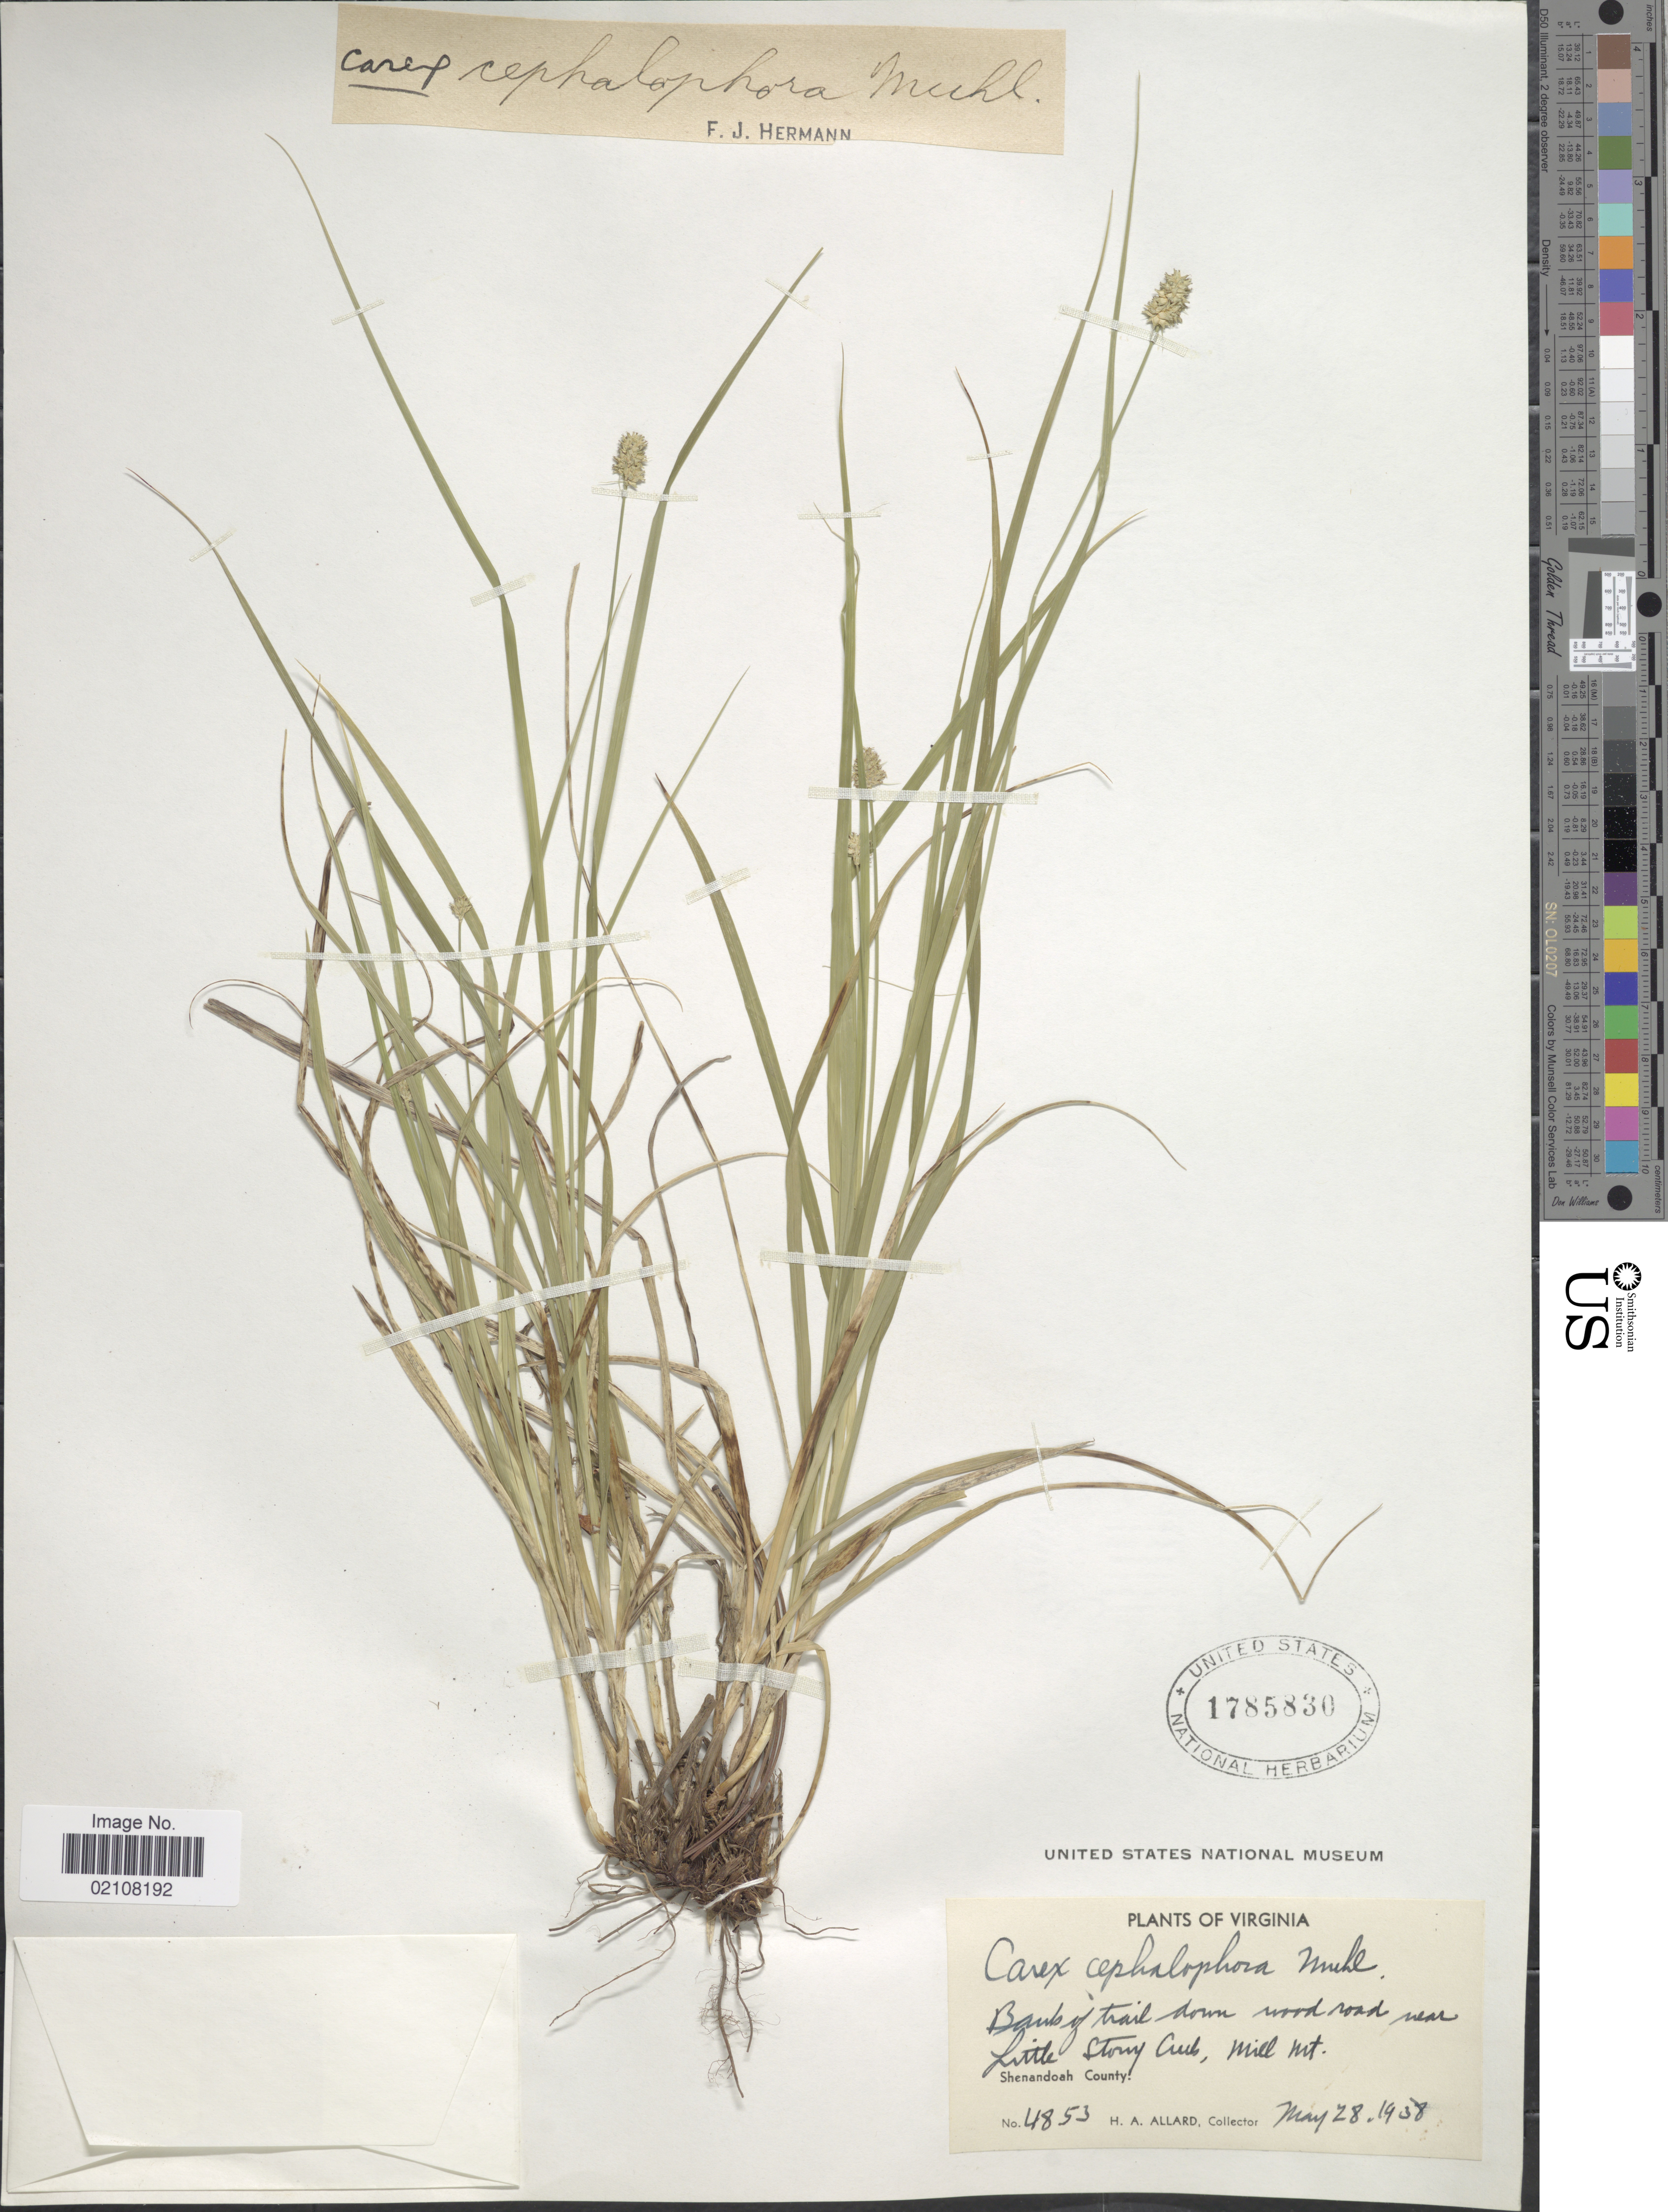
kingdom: Plantae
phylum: Tracheophyta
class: Liliopsida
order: Poales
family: Cyperaceae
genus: Carex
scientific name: Carex cephalophora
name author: Muhl. ex Willd.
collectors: H. A. Allard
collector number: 4853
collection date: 1938-05-28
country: United States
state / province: Virginia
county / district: Shenandoah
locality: Banks of trail down wood road near Little Stony Creek, Mill Mt., Shenandoah County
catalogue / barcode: US 1785830